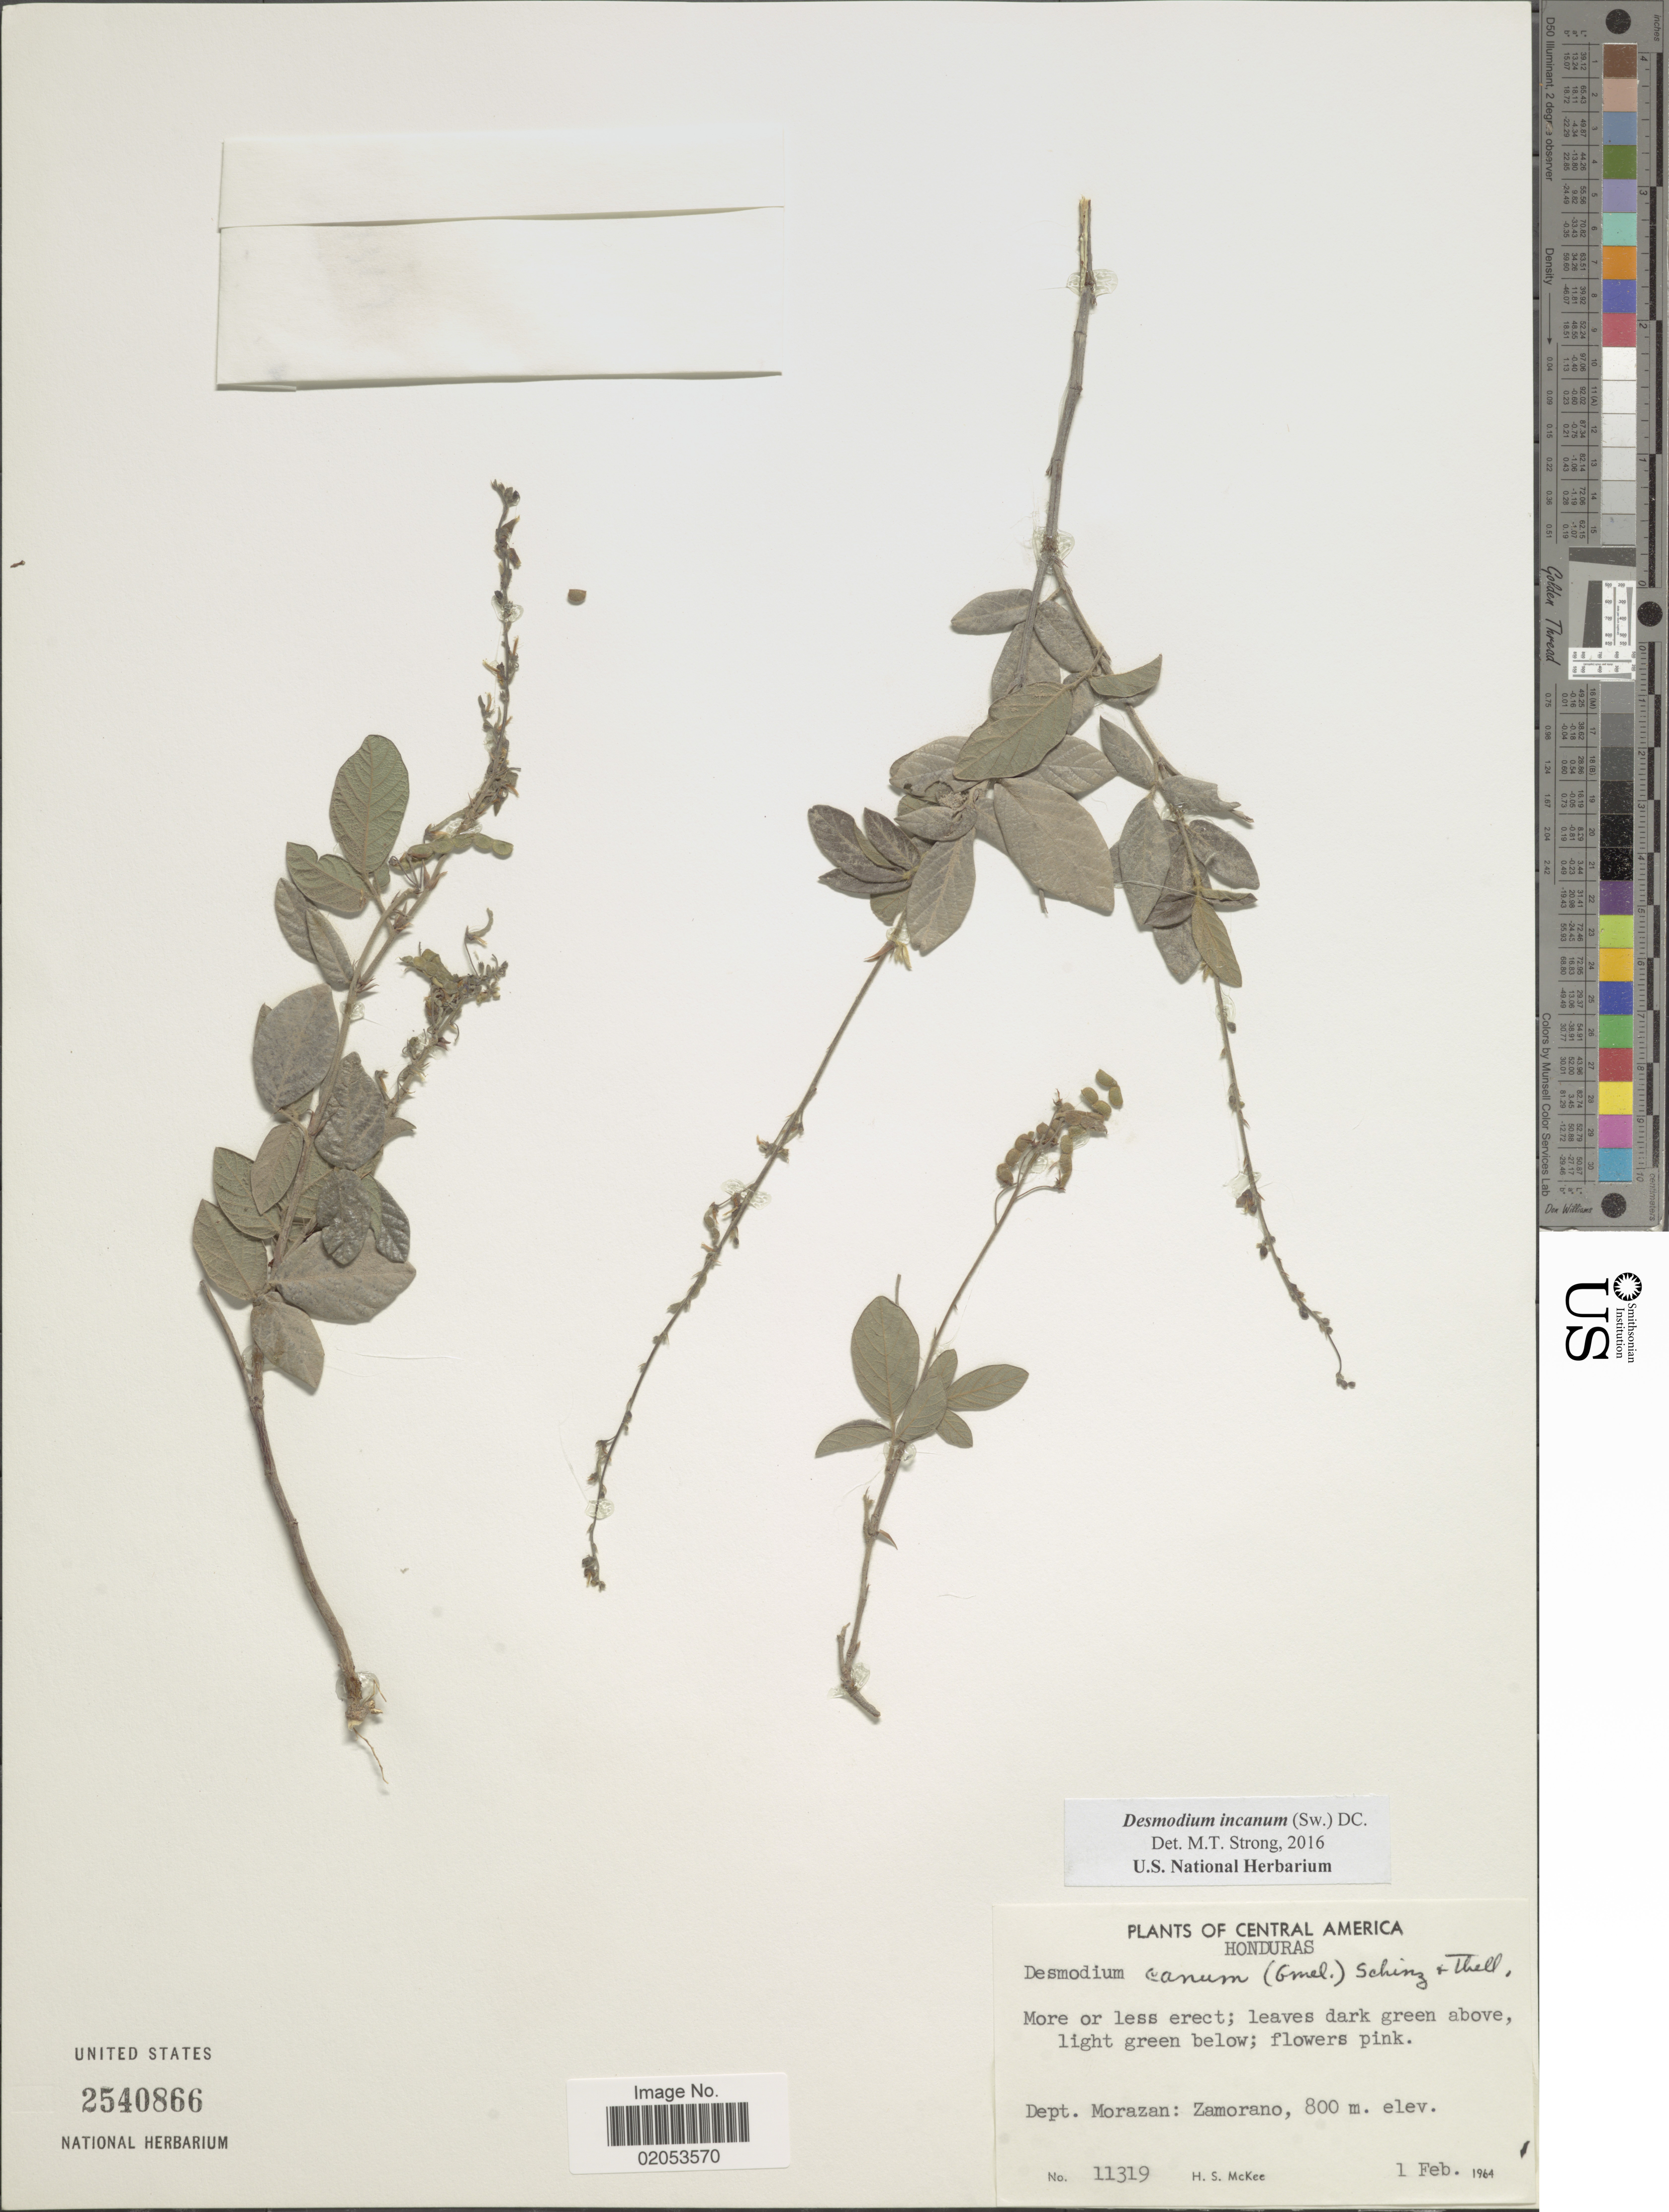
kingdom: Plantae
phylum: Tracheophyta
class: Magnoliopsida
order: Fabales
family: Fabaceae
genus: Desmodium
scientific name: Desmodium incanum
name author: (Sw.) DC.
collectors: H. S. McKee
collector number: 11319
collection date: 1964-02-01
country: Honduras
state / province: Fco. Morazán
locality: Central America, Dept. Morazan: Zamorano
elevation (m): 800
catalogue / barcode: US 2540866